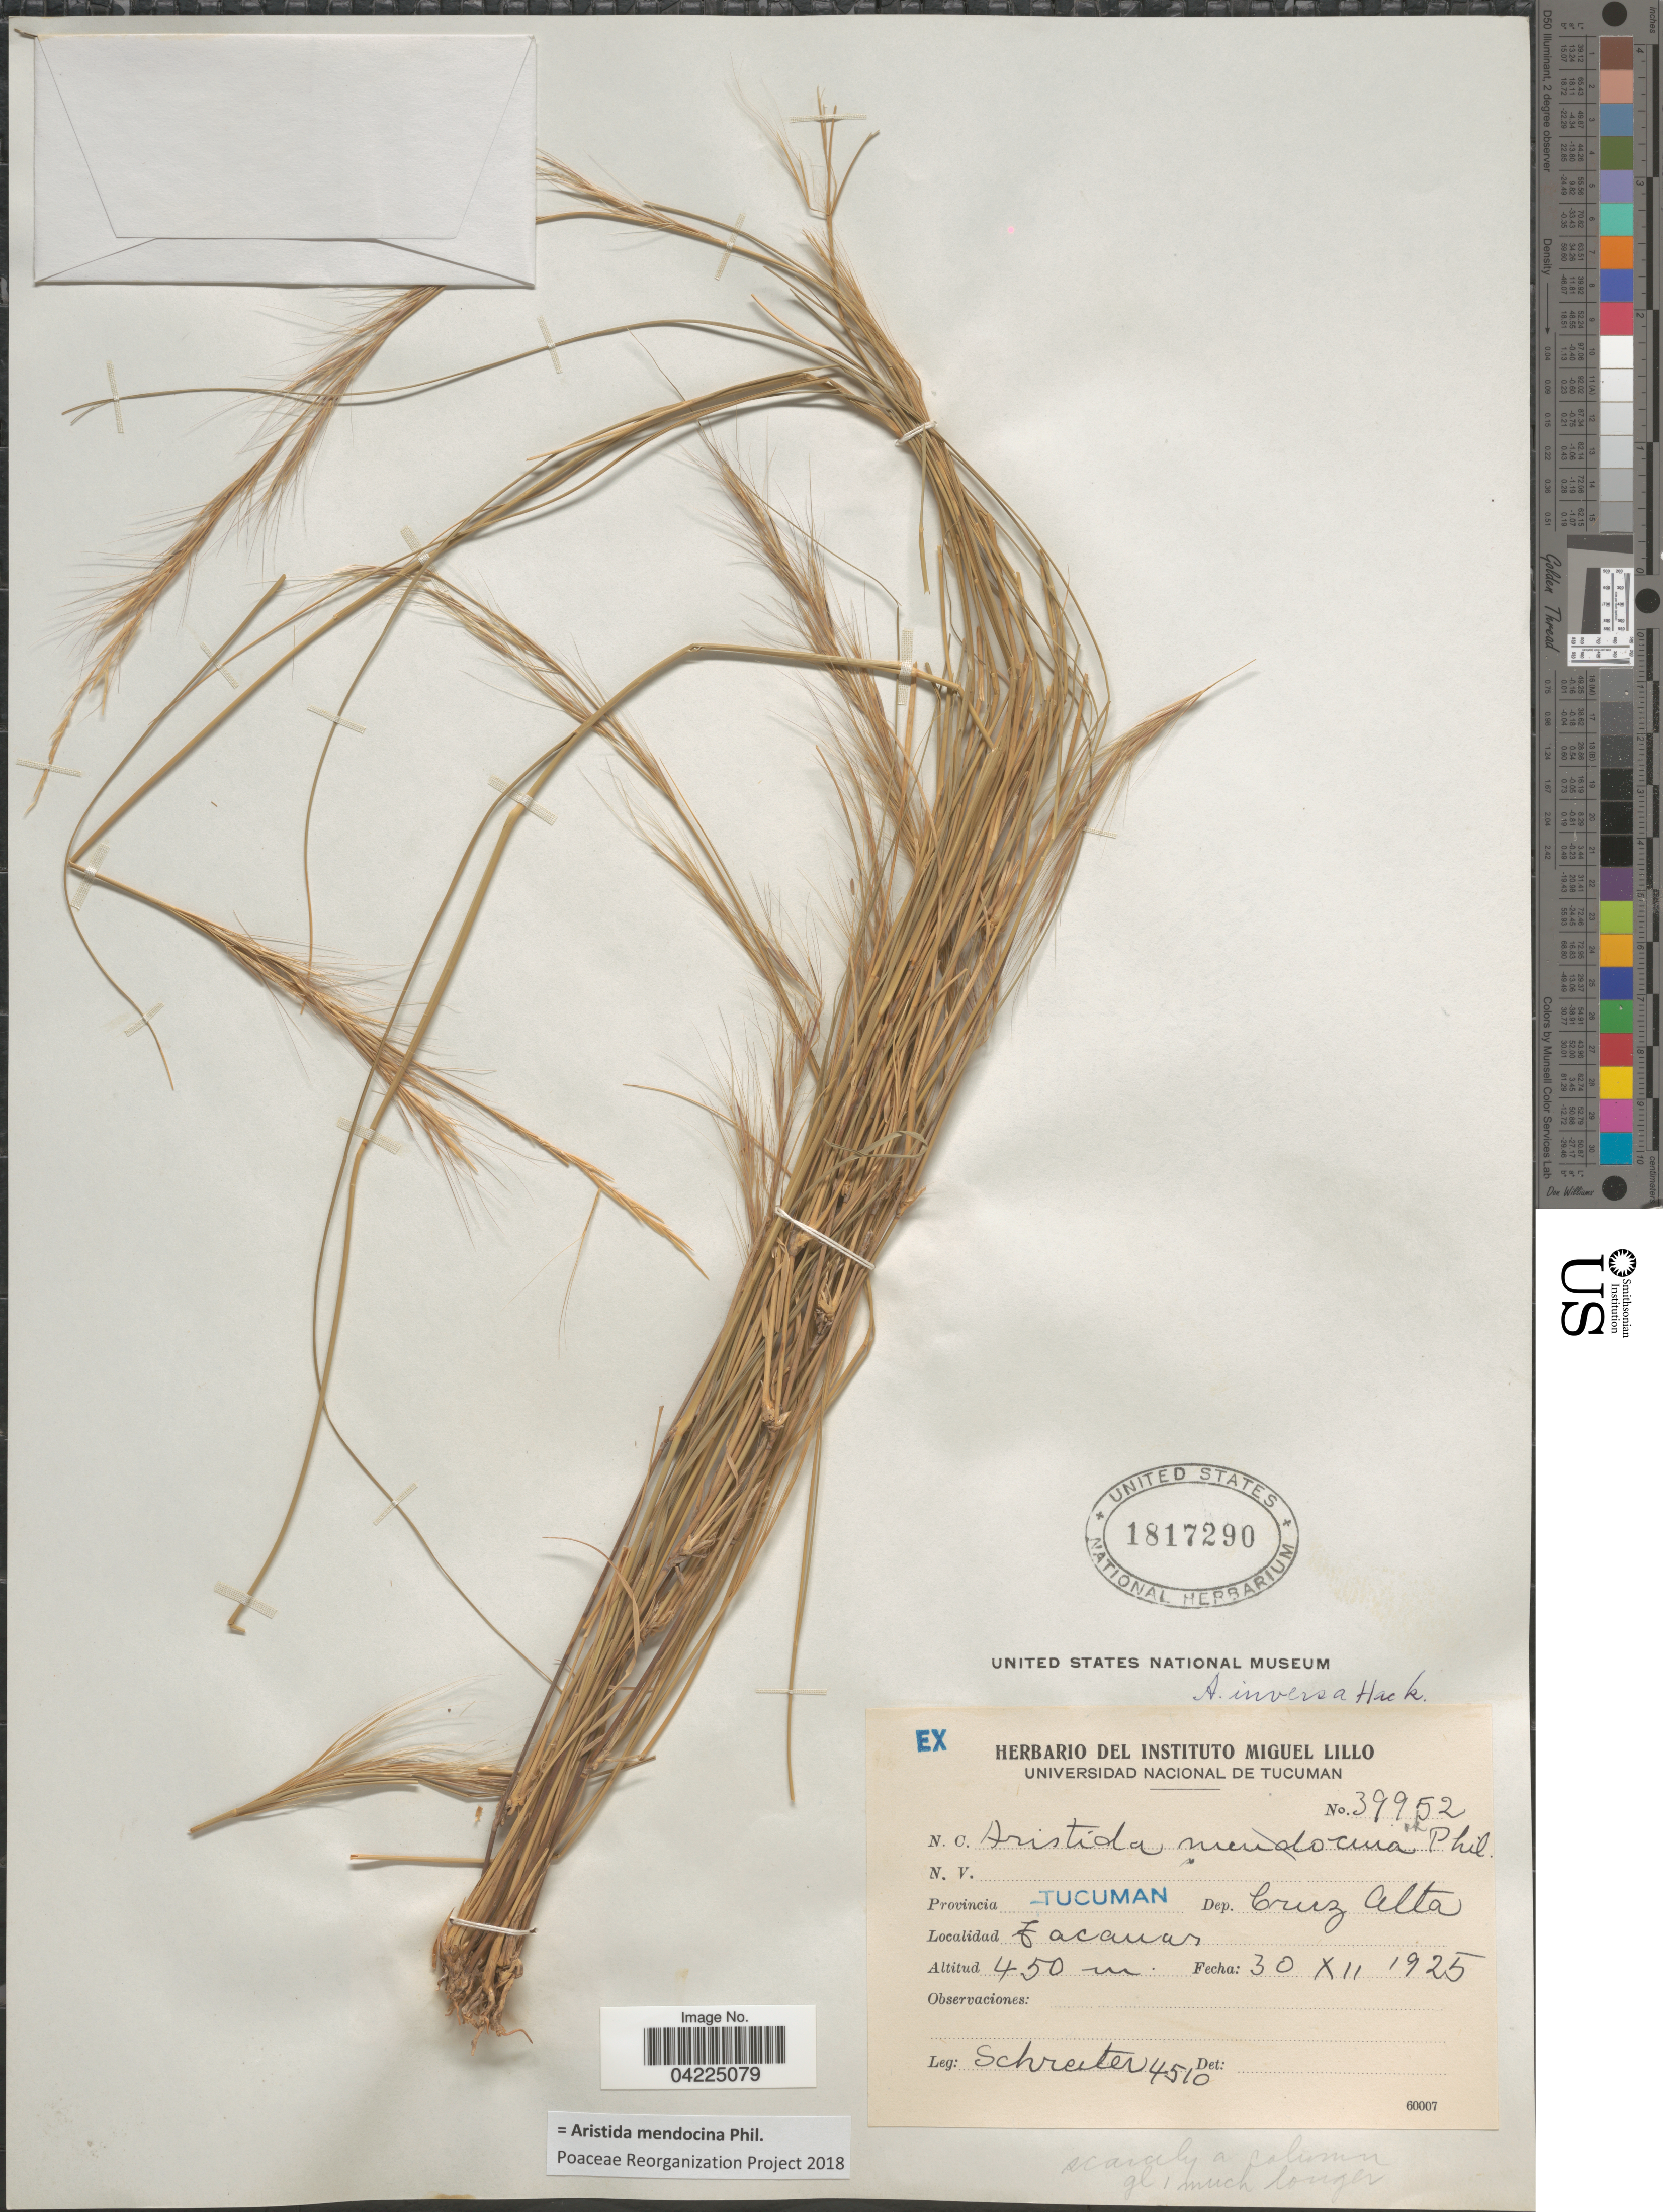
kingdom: Plantae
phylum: Tracheophyta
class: Liliopsida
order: Poales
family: Poaceae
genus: Aristida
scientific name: Aristida mendocina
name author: Phil.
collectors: -. Schreiter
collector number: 4510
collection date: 1925-12-30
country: Argentina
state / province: Tucuman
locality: Dep. Cruz Alta. Facanas.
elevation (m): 450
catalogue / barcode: US 1817290